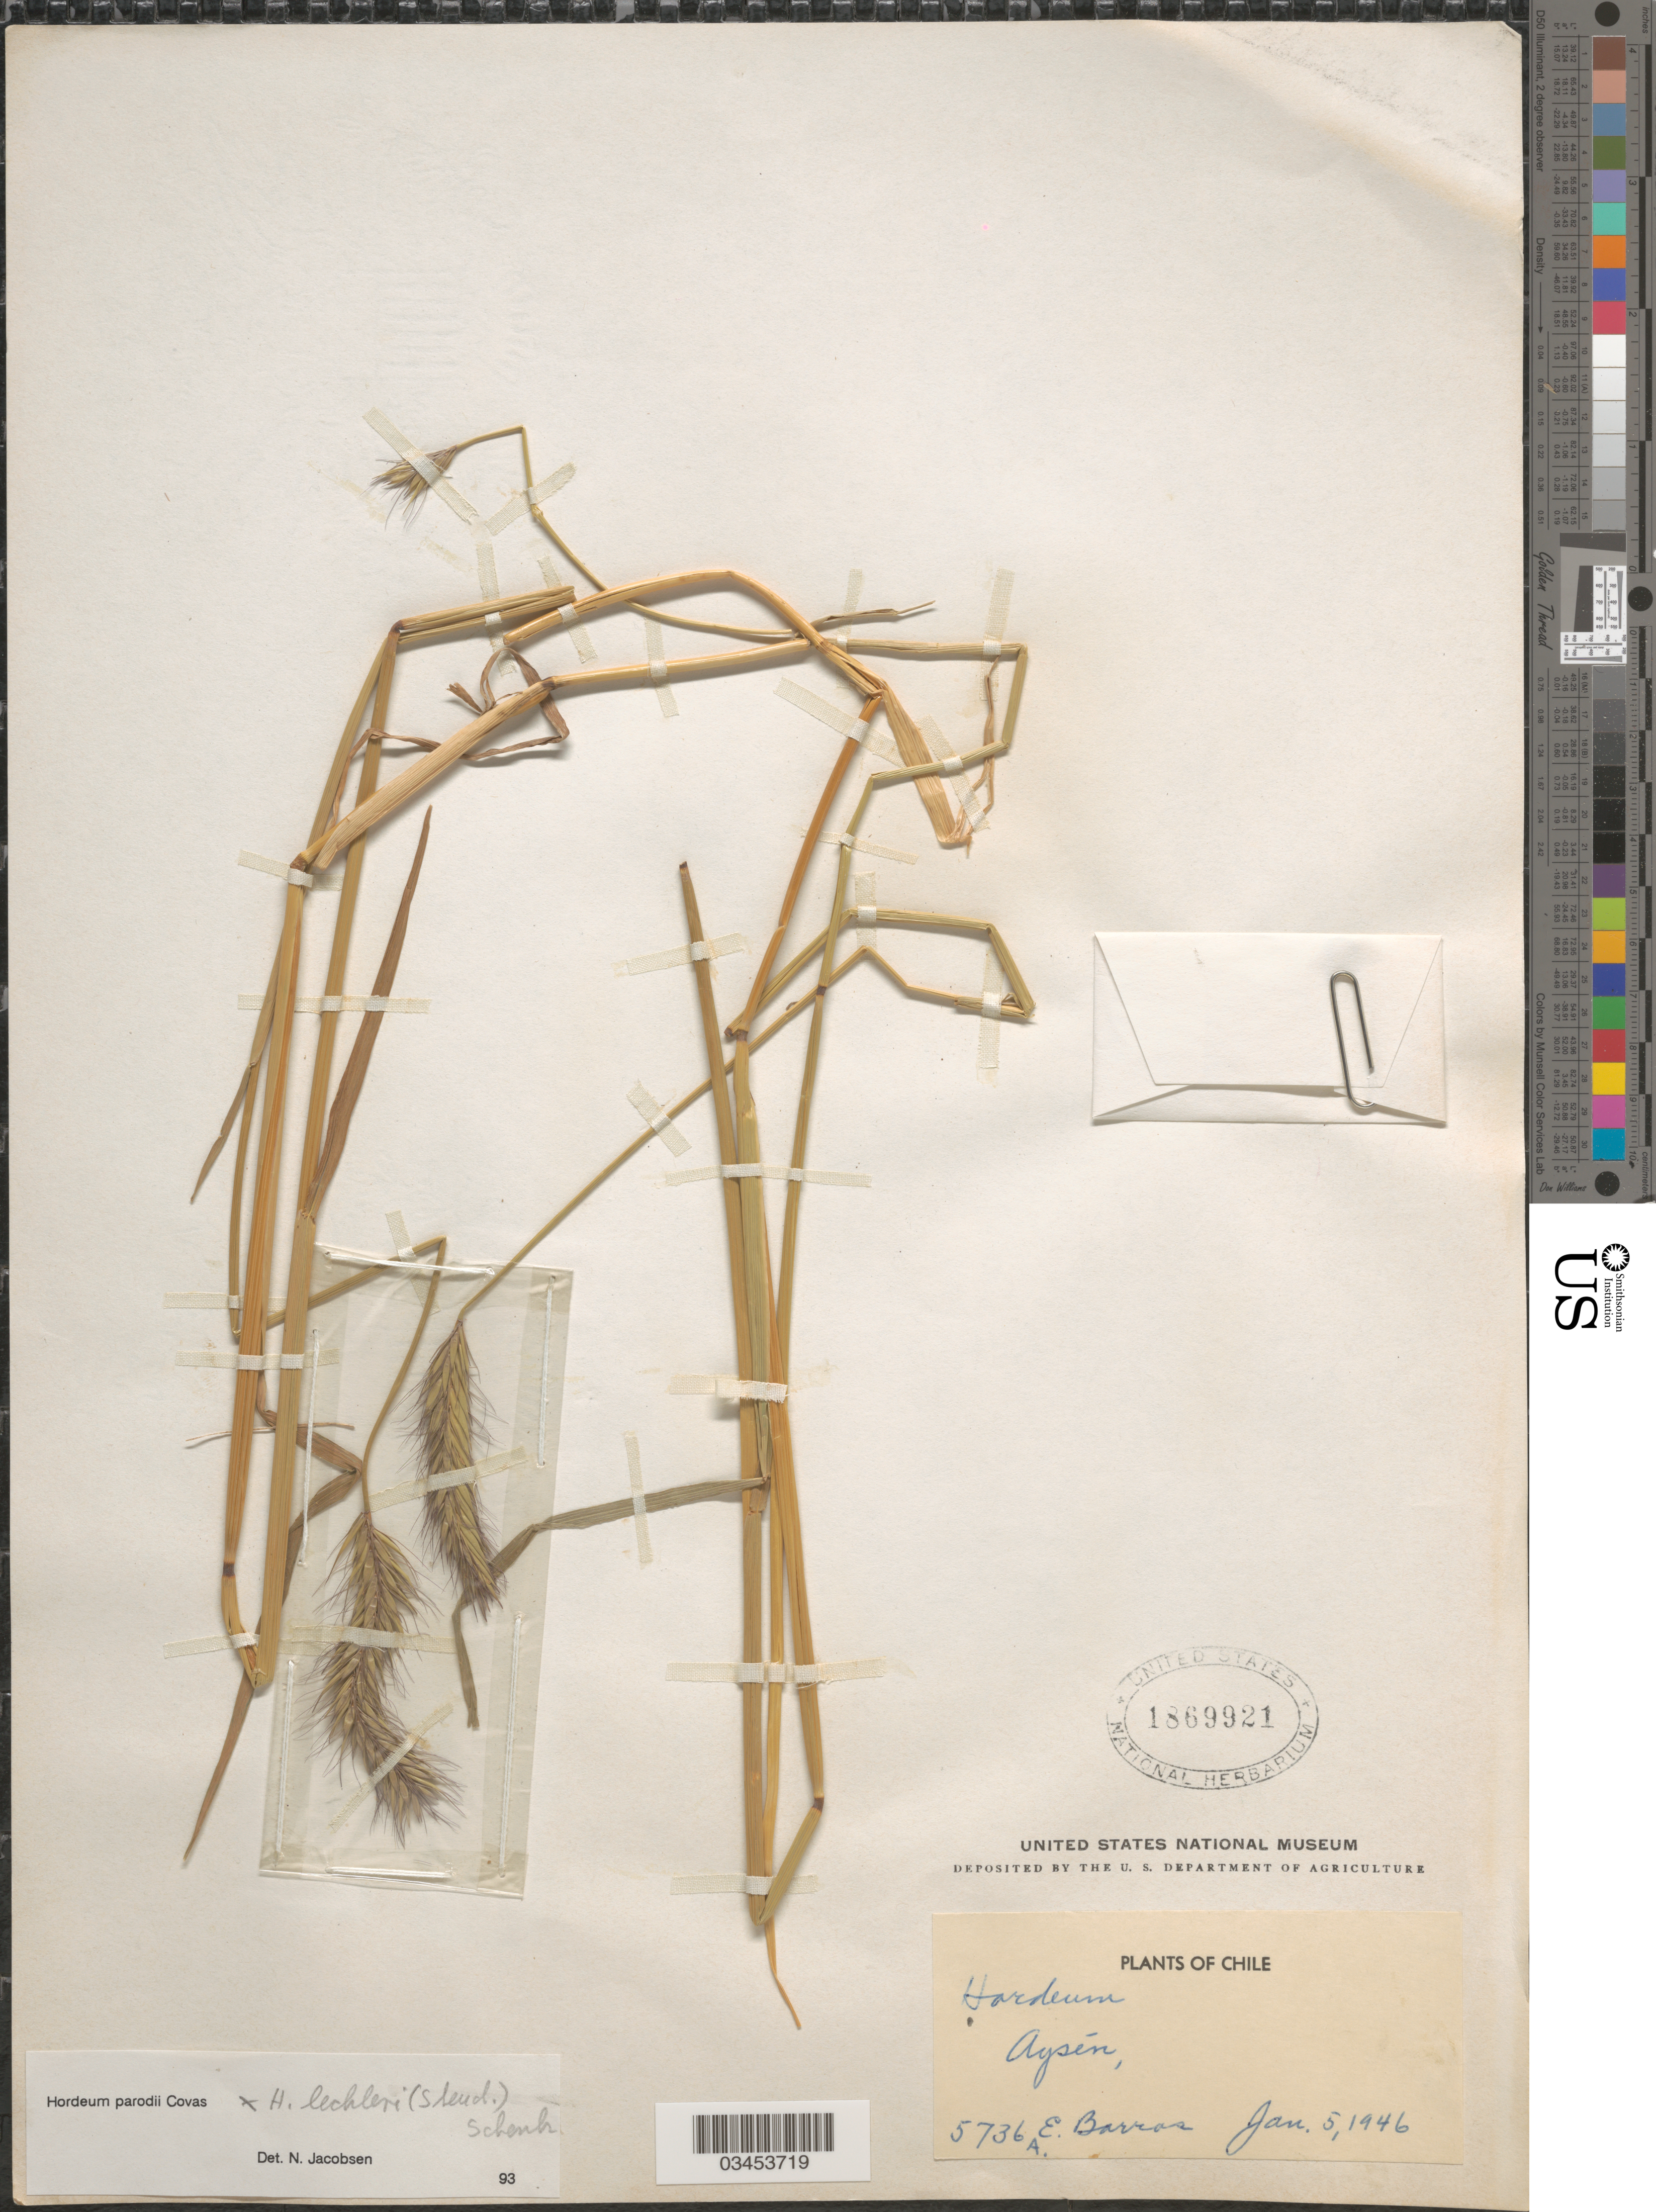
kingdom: Plantae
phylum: Tracheophyta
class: Liliopsida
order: Poales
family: Poaceae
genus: Hordeum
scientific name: Hordeum parodii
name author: Covas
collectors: E. Barros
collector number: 5736A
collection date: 1946-01-05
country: Chile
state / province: Aisén (XI)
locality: Aysén.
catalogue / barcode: US 1869921